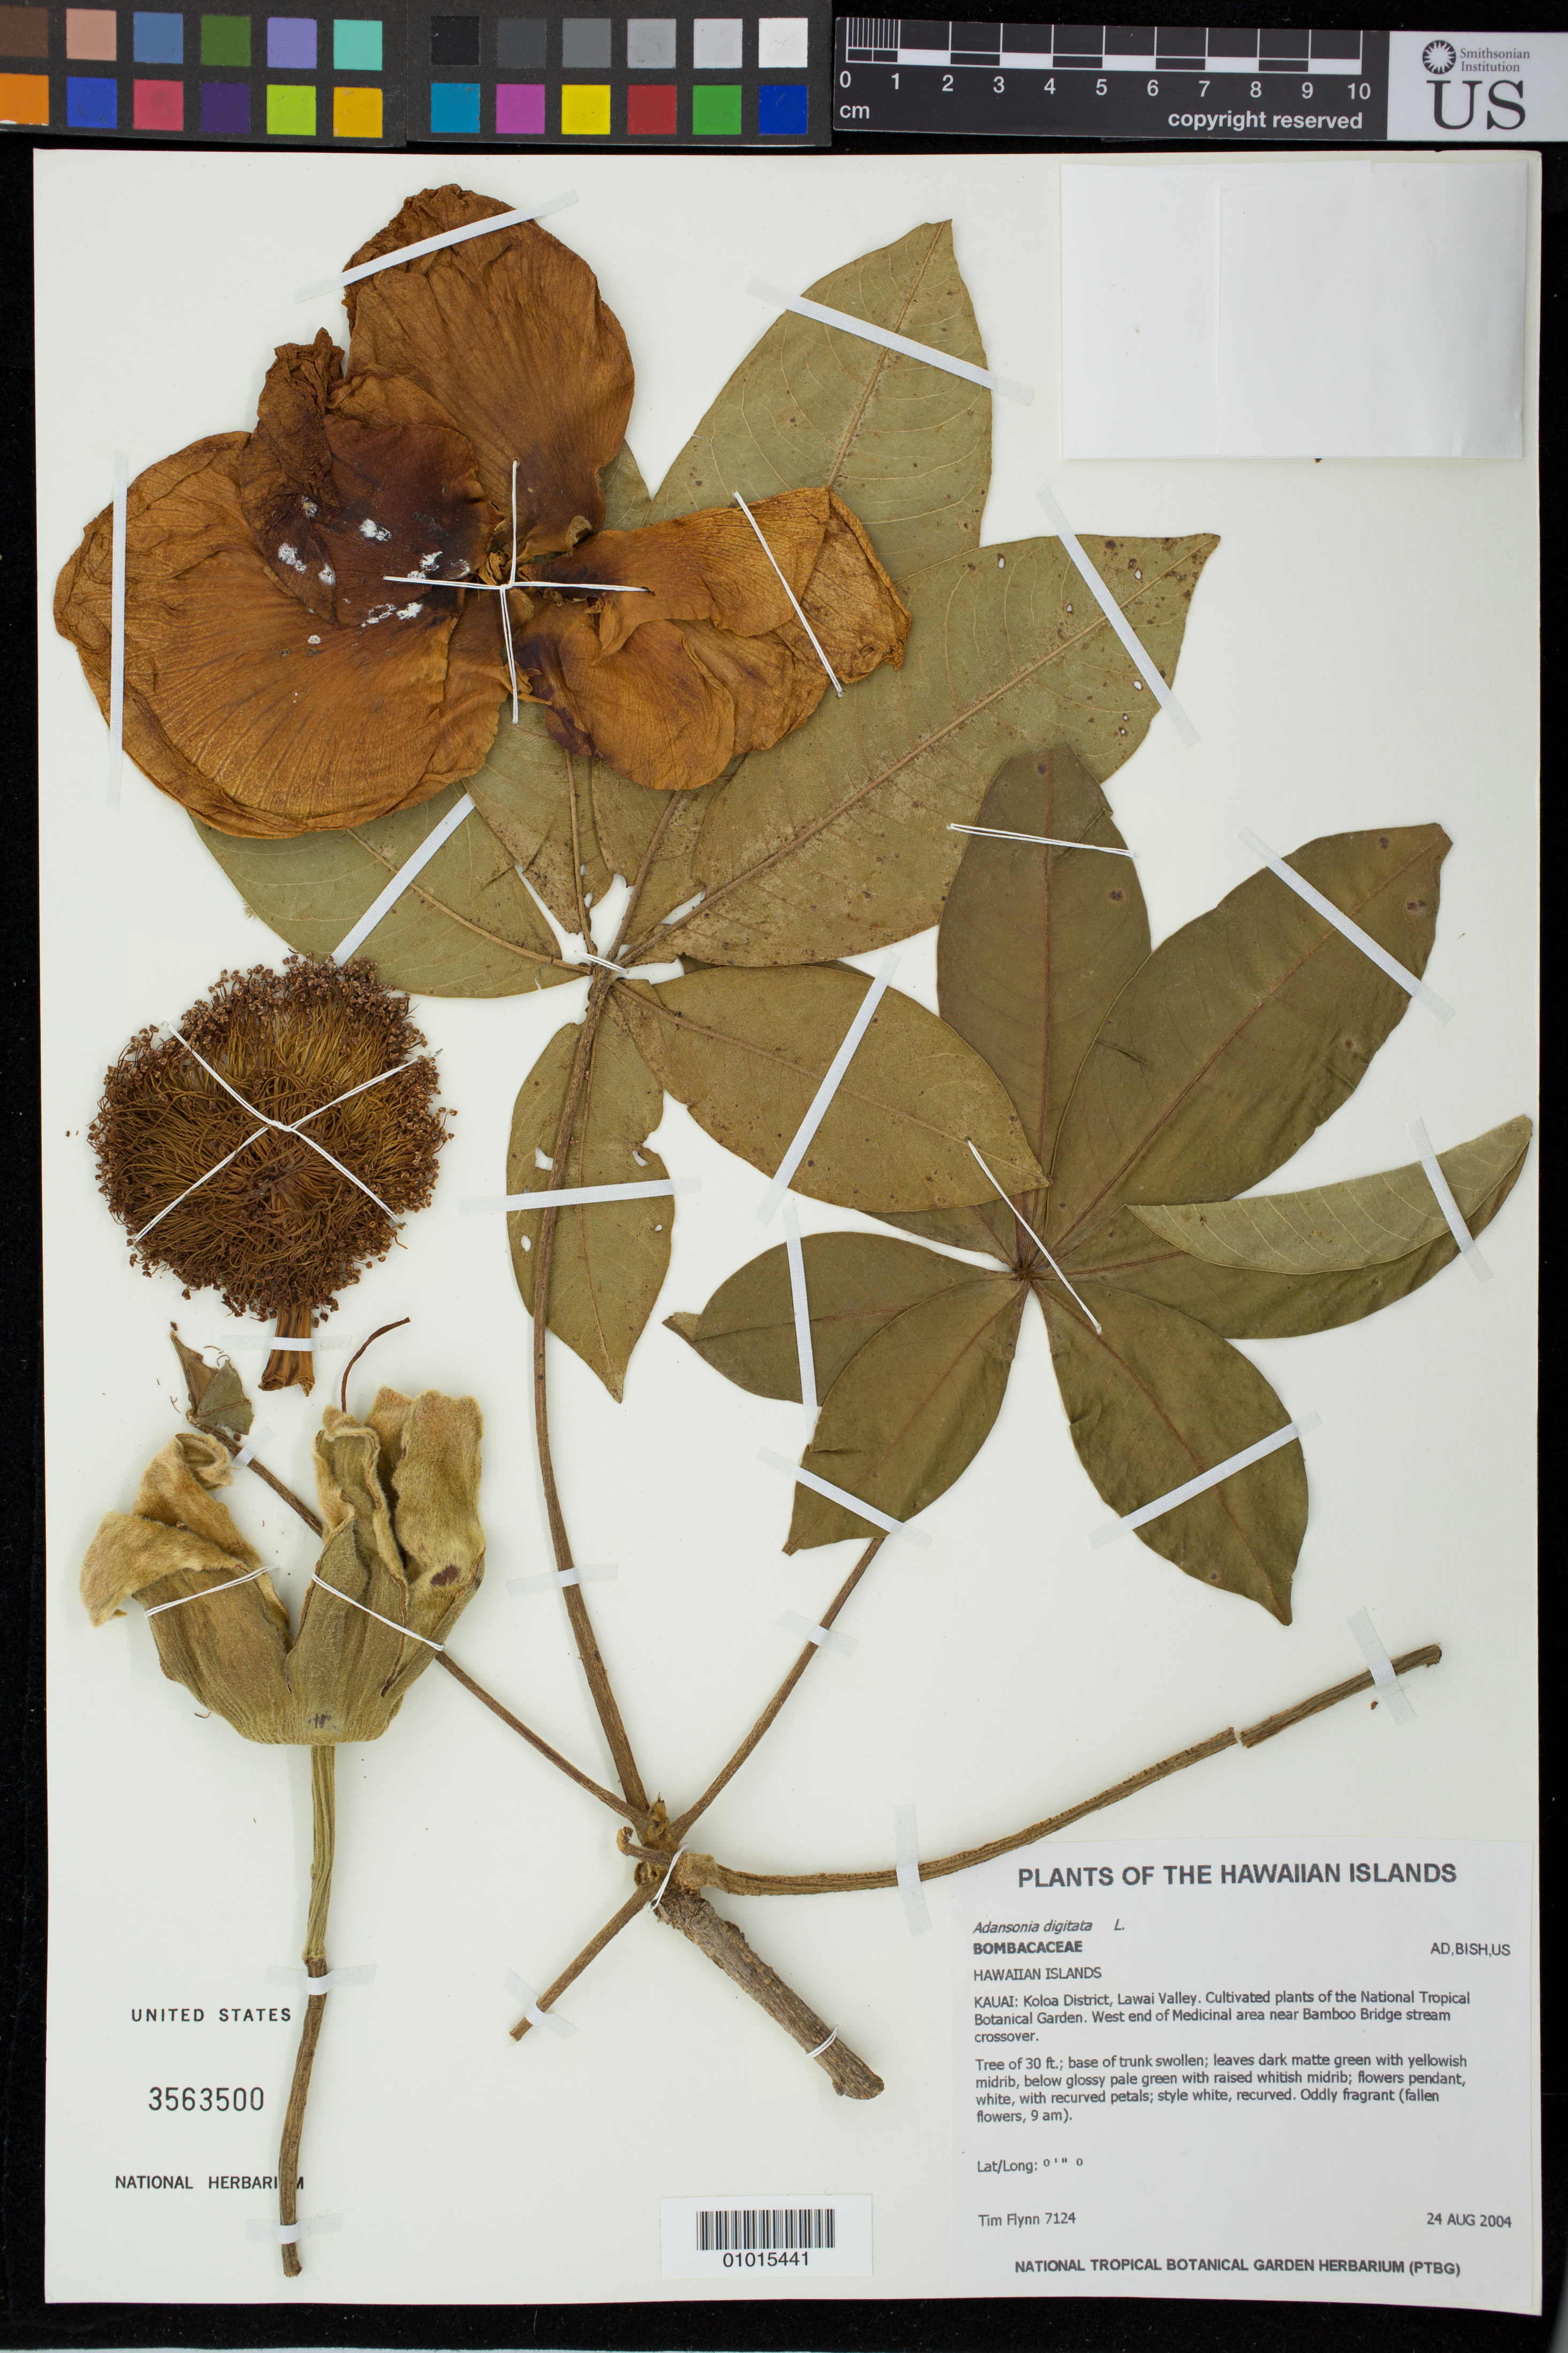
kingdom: Plantae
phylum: Tracheophyta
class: Magnoliopsida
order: Malvales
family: Malvaceae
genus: Adansonia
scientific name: Adansonia digitata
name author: L.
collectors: T. W. Flynn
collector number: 7124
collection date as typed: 24 Aug 2004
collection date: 2004-08-24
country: United States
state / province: Hawaii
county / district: Kauai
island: Kaua'i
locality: Lawai Valley. West end of Medicinal area (NTBG) near Bamboo Bridge Stream crossover.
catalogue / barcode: US 3563500